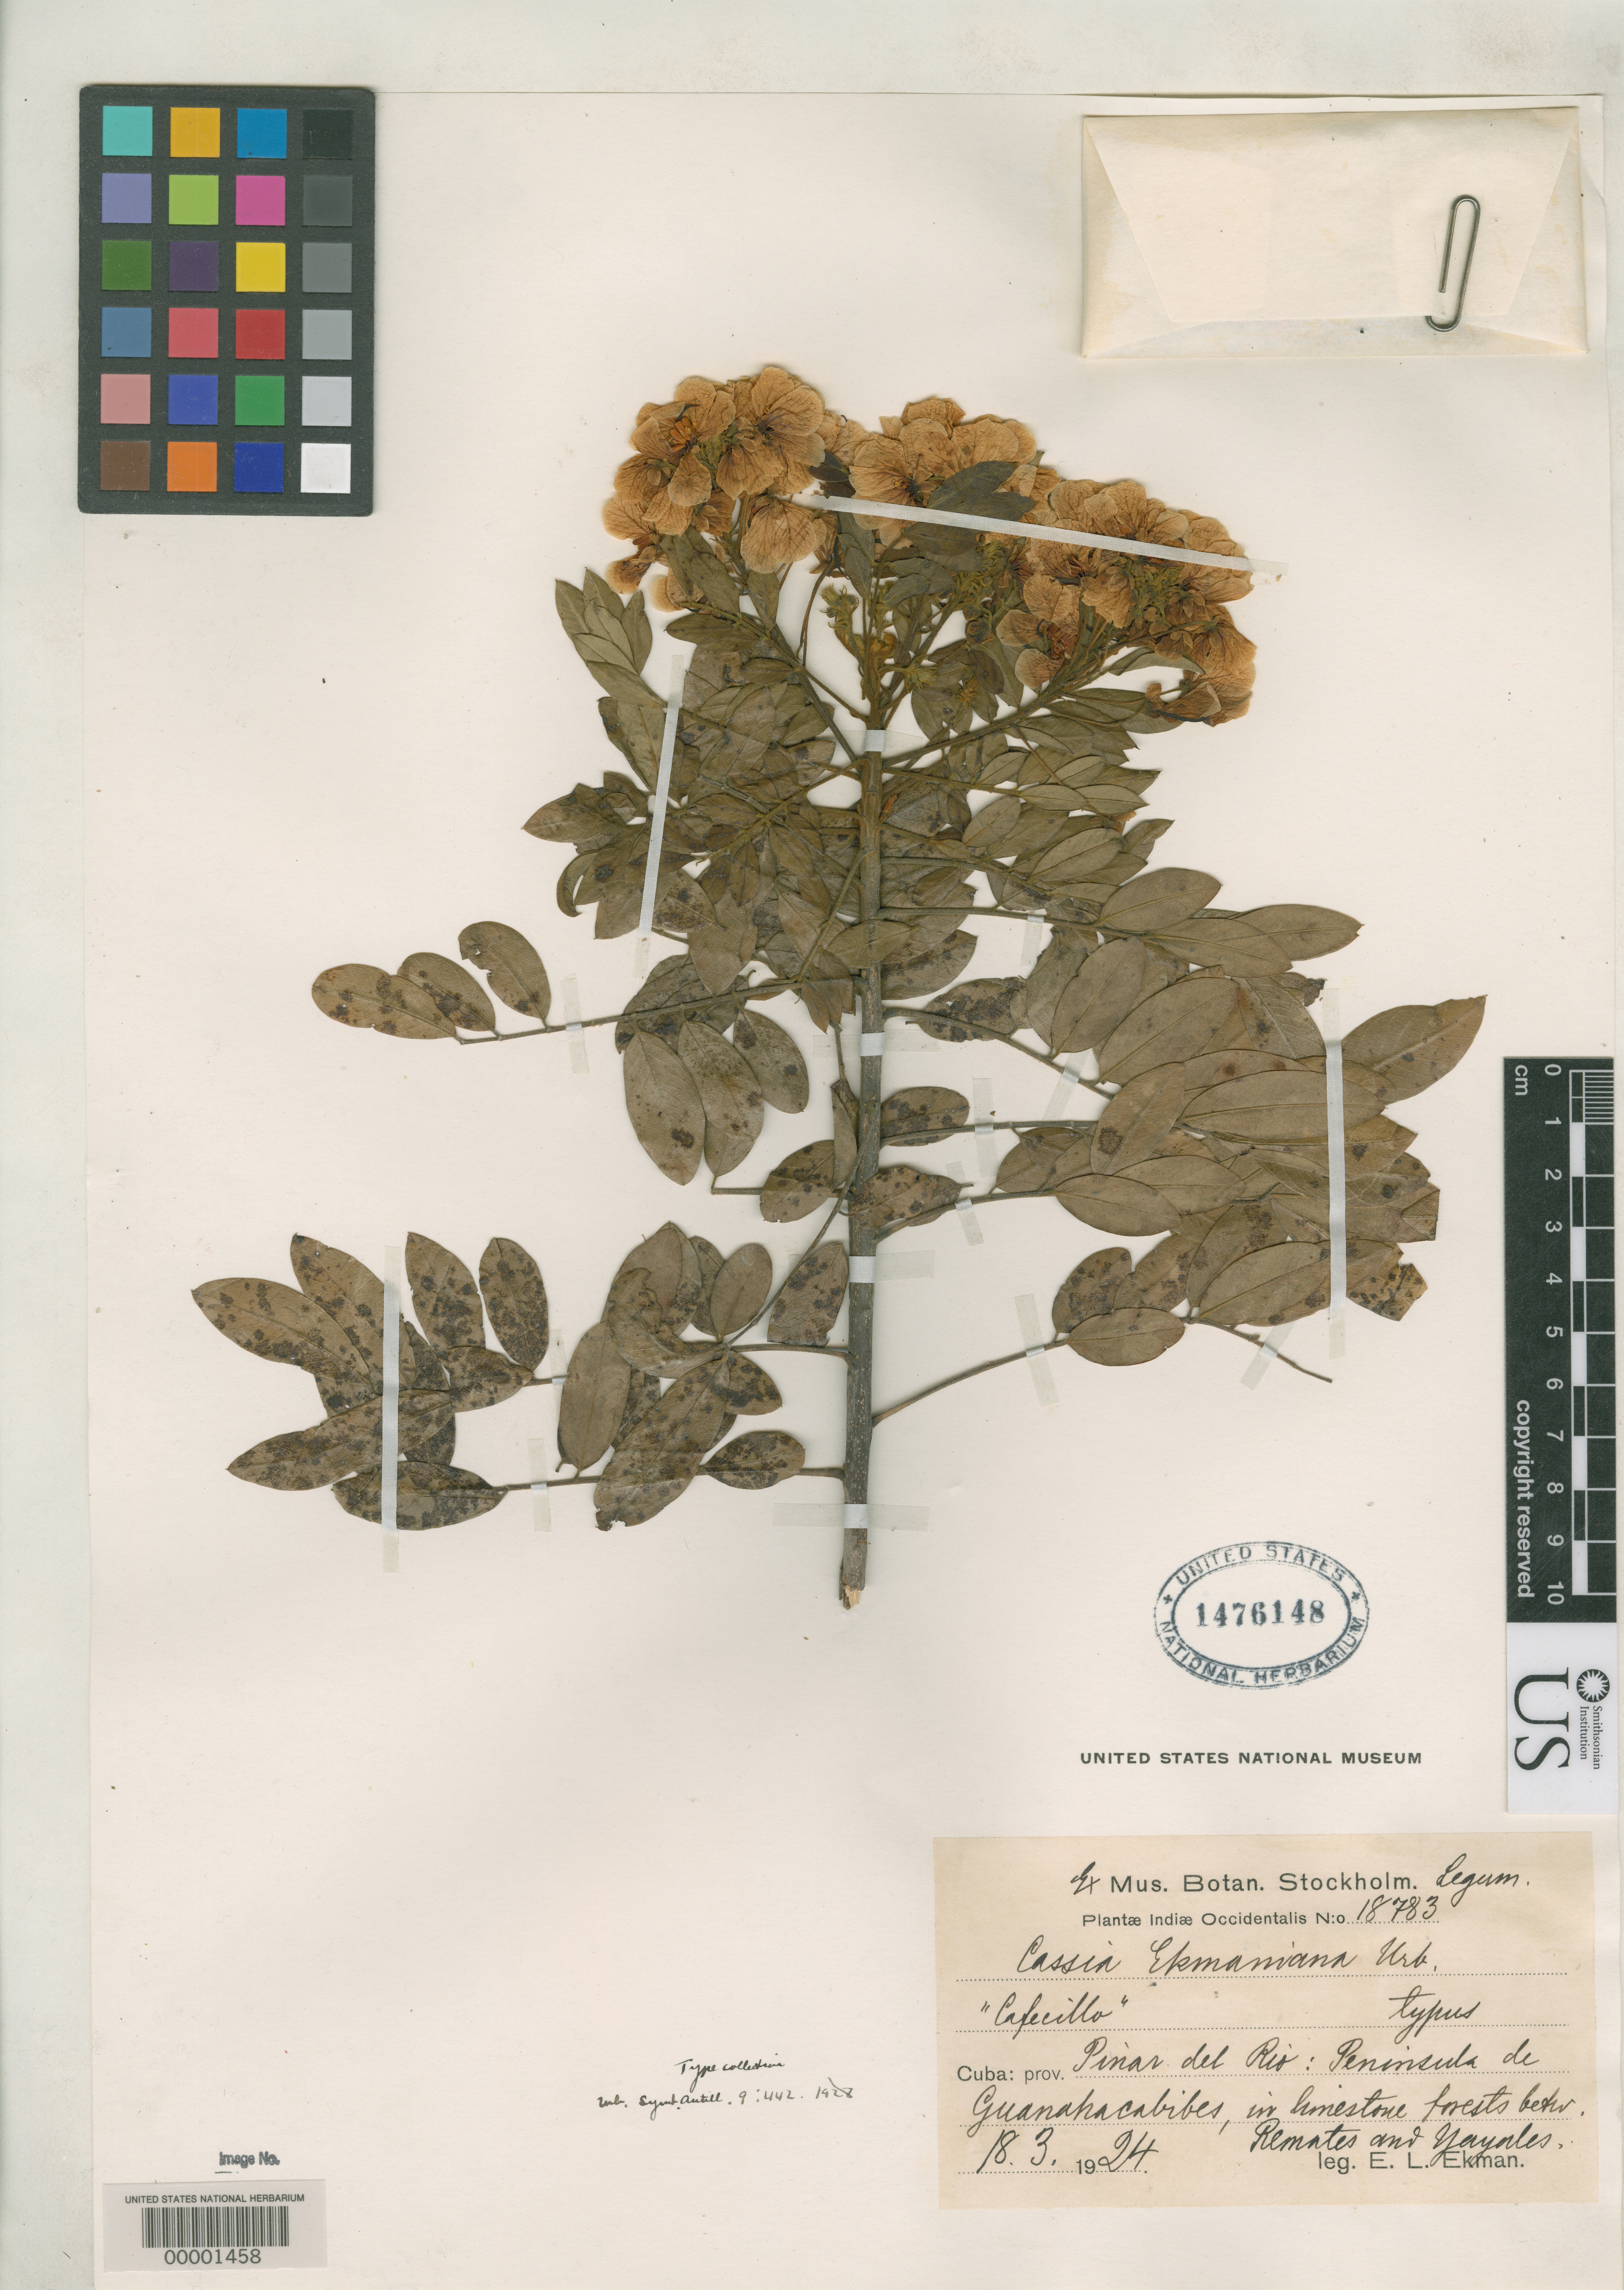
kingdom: Plantae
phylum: Tracheophyta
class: Magnoliopsida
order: Fabales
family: Fabaceae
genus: Cassia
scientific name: Cassia ekmaniana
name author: Urb.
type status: Isotype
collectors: E. L. Ekman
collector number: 18783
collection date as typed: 18 Mar 1924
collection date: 1924-03-18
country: Cuba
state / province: Pinar del Río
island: Greater Antilles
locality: Guanahacabibes Peninsula.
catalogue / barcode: US 1476148